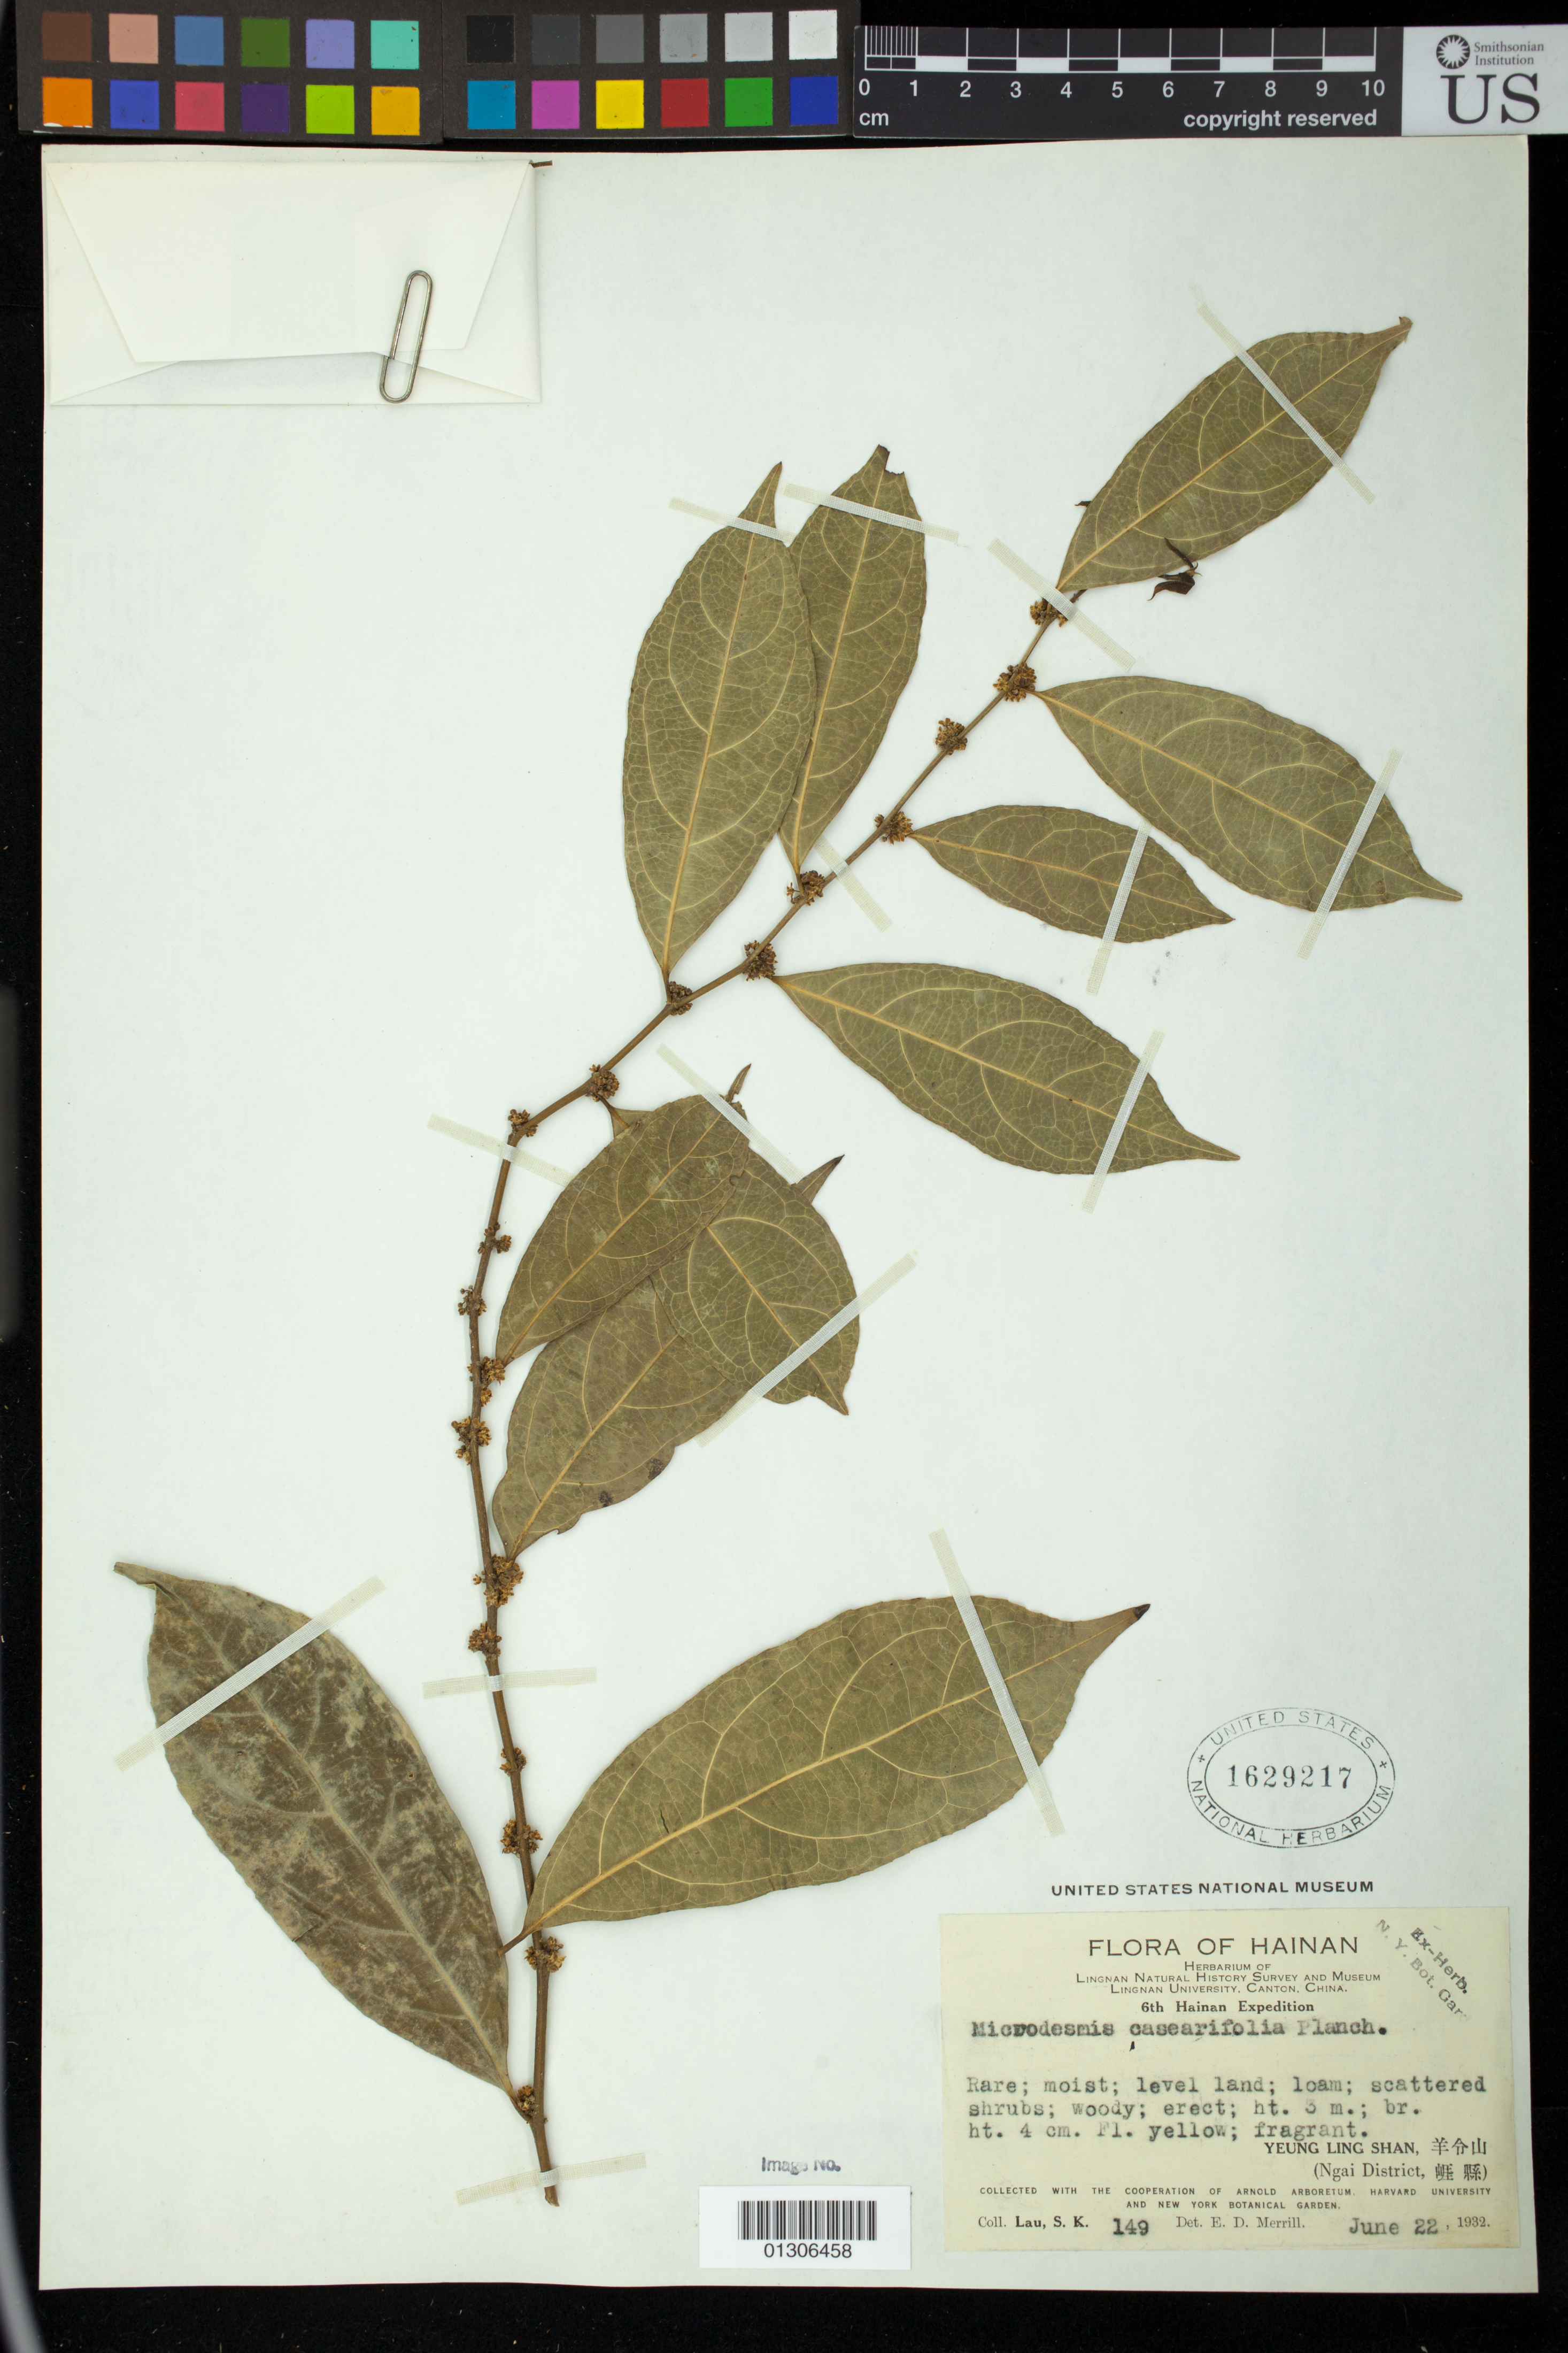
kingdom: Plantae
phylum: Tracheophyta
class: Magnoliopsida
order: Malpighiales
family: Pandaceae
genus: Microdesmis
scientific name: Microdesmis casearifolia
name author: Planch. & Hook.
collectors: S. K. Lau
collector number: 149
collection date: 1932-06-22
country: China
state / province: Xizang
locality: Ngai District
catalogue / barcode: US 1629217